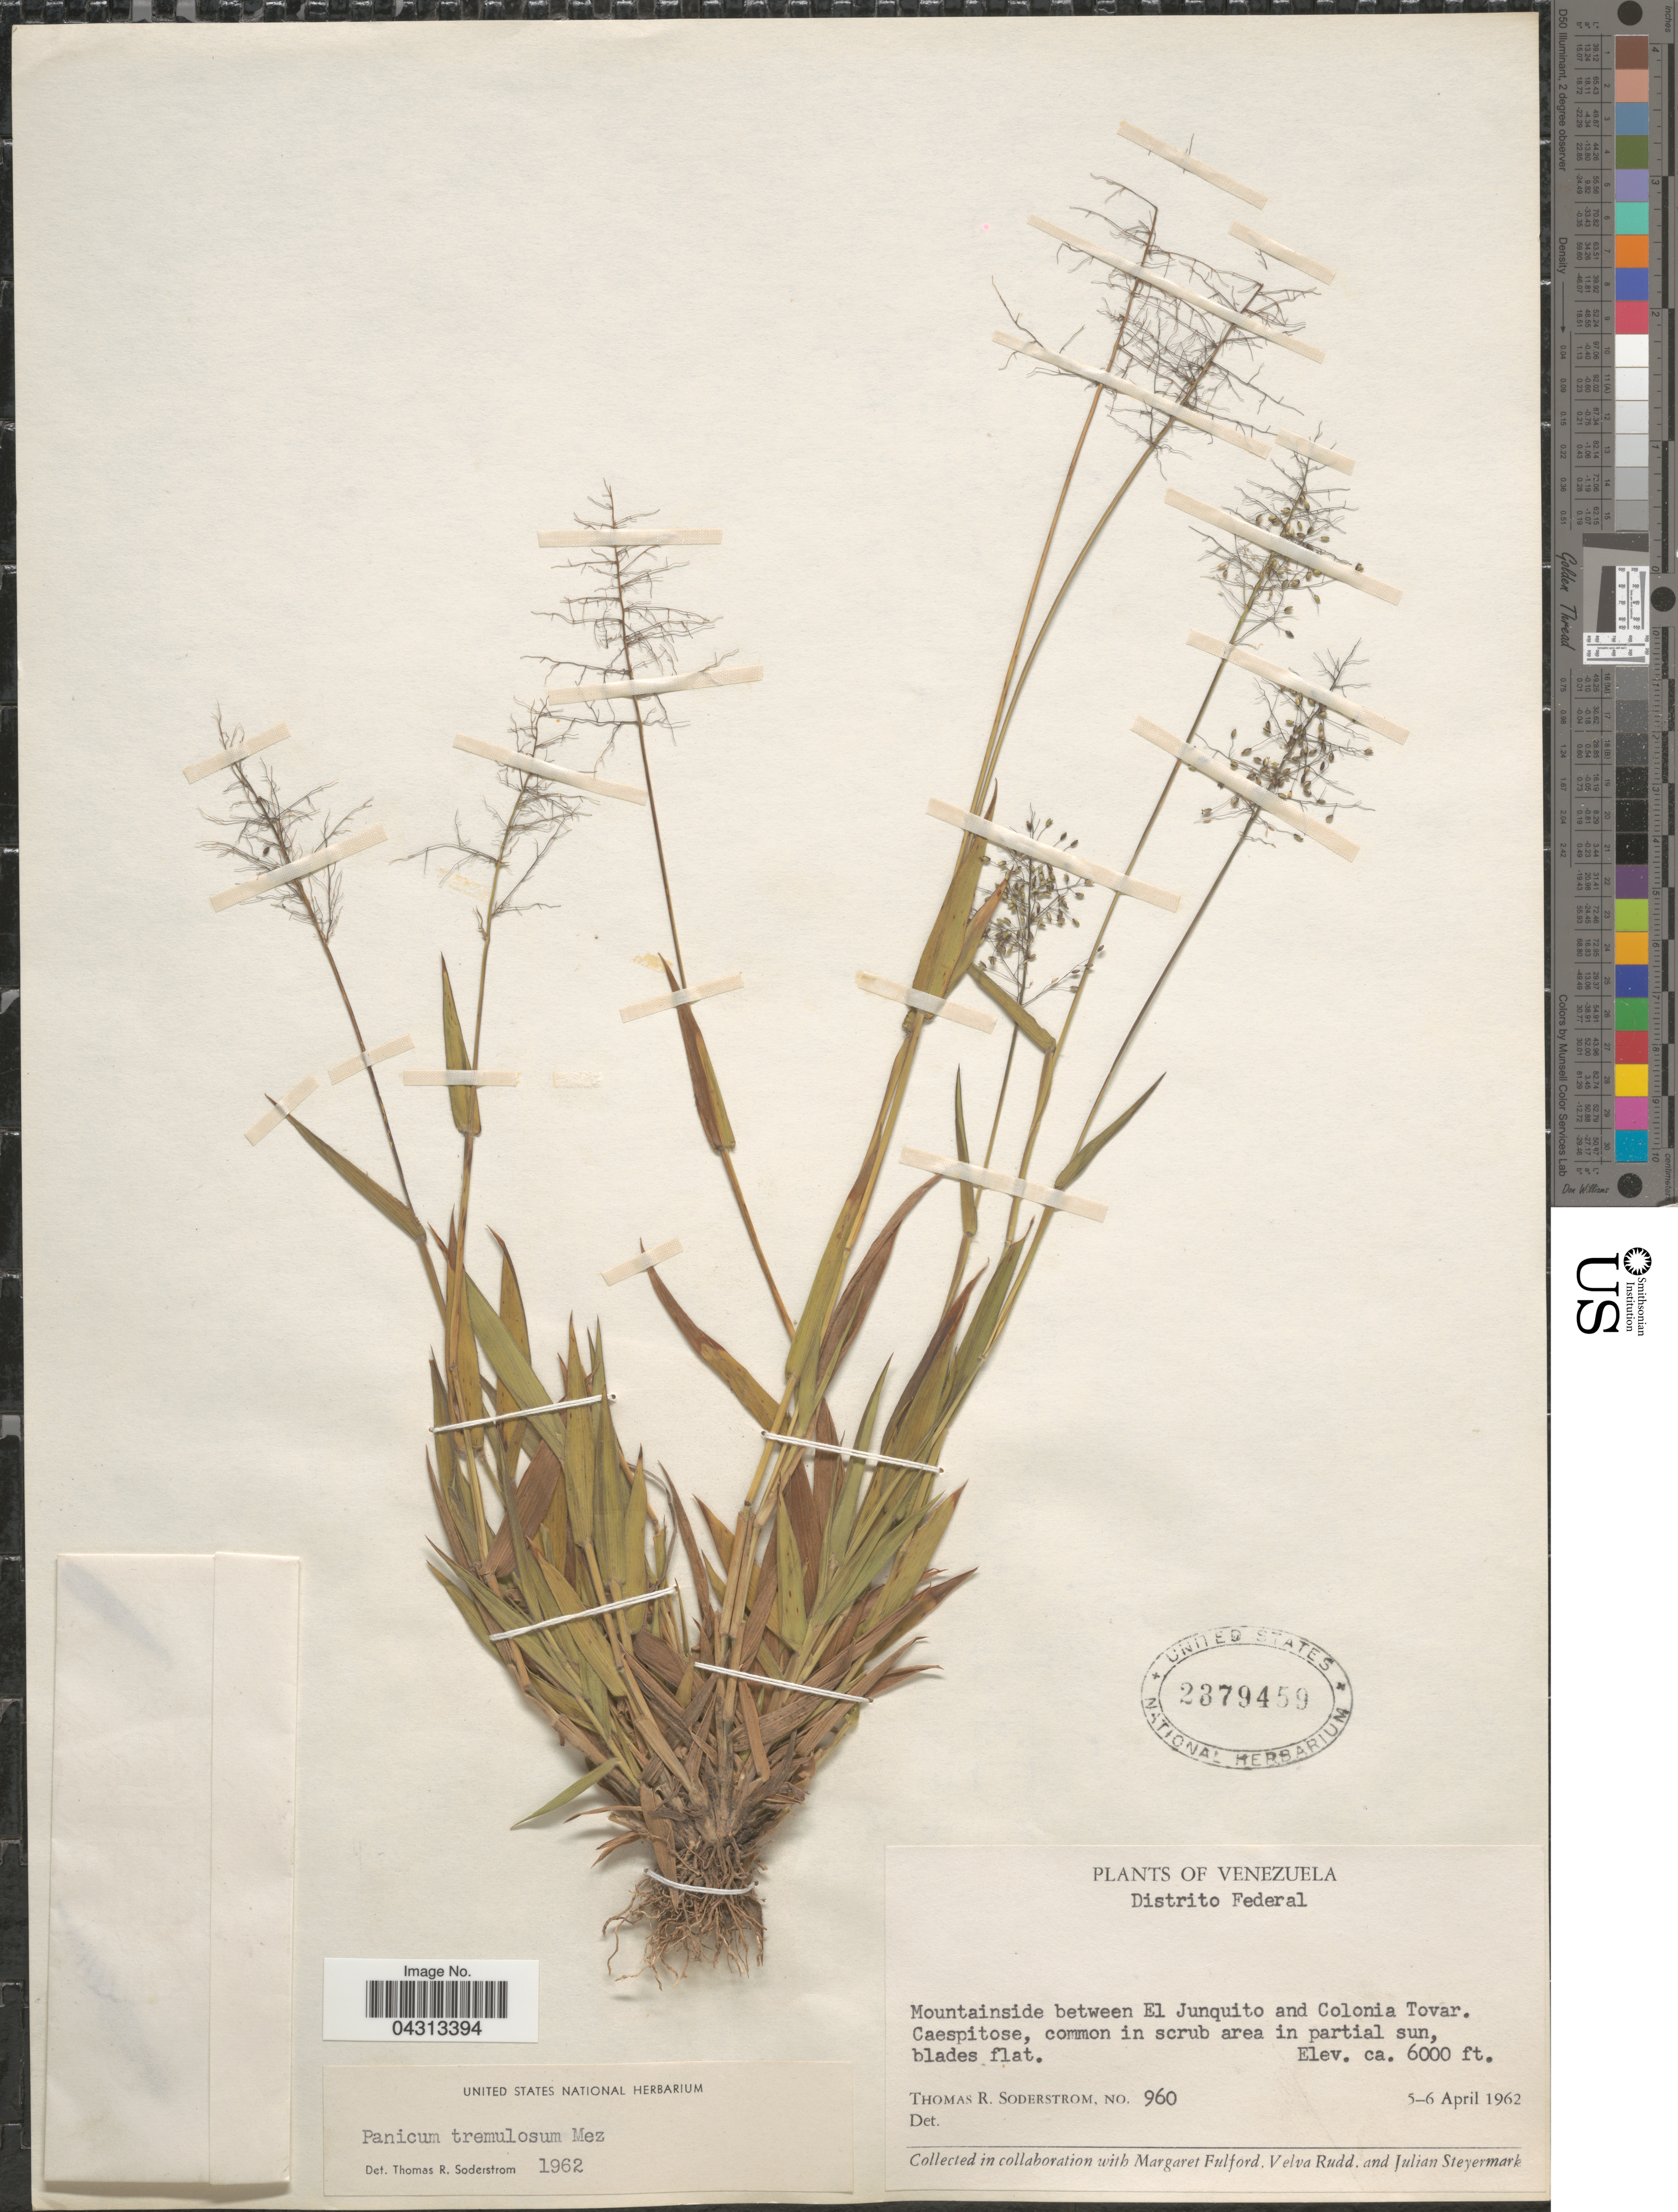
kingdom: Plantae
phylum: Tracheophyta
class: Liliopsida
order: Poales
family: Poaceae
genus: Dichanthelium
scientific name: Dichanthelium viscidellum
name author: (Scribn.) Gould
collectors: T. R. Soderstrom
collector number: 960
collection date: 1962-04-05/1962-04-06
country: Venezuela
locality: Distrito Federal. Mountainside between El Junquito and Colonia Tovar.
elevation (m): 1829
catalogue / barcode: US 2379459